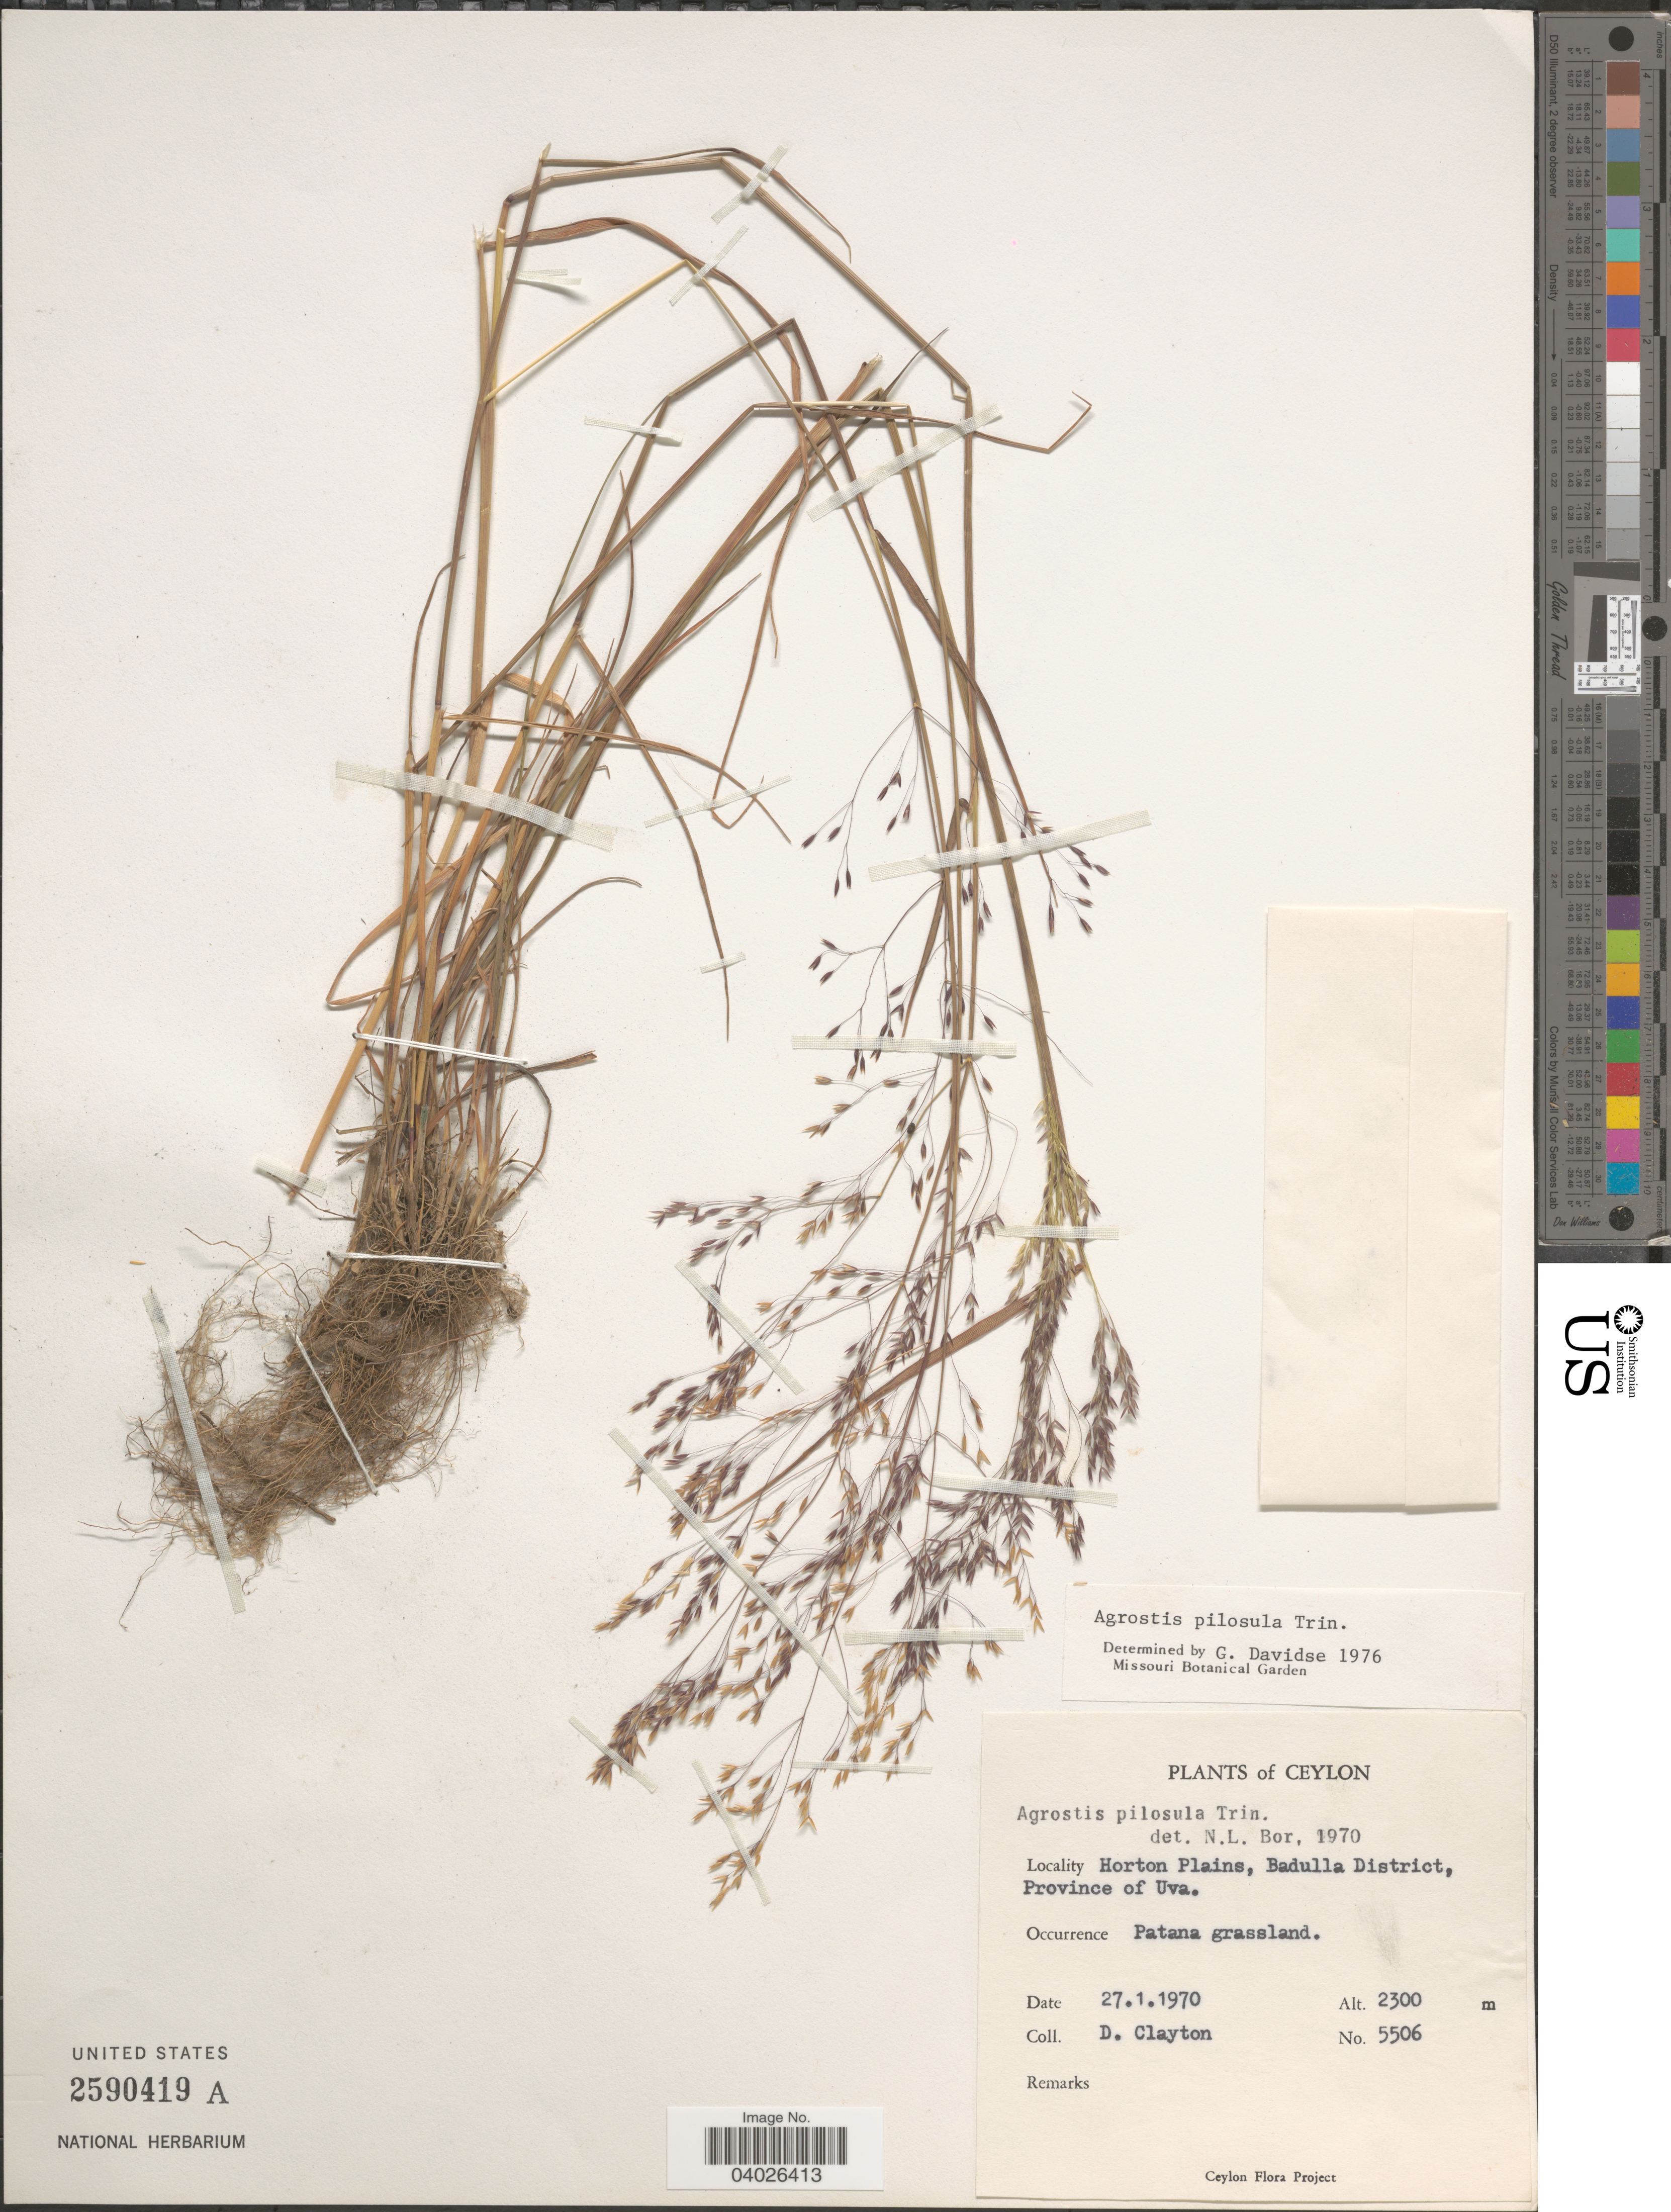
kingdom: Plantae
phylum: Tracheophyta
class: Liliopsida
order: Poales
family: Poaceae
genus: Agrostis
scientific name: Agrostis pilosula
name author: Trin.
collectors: D. Clayton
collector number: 5506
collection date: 1970-01-27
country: Sri Lanka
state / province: Uva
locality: Ceylon. Horton Plains, Badulla District.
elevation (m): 2300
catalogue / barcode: US 2590419A